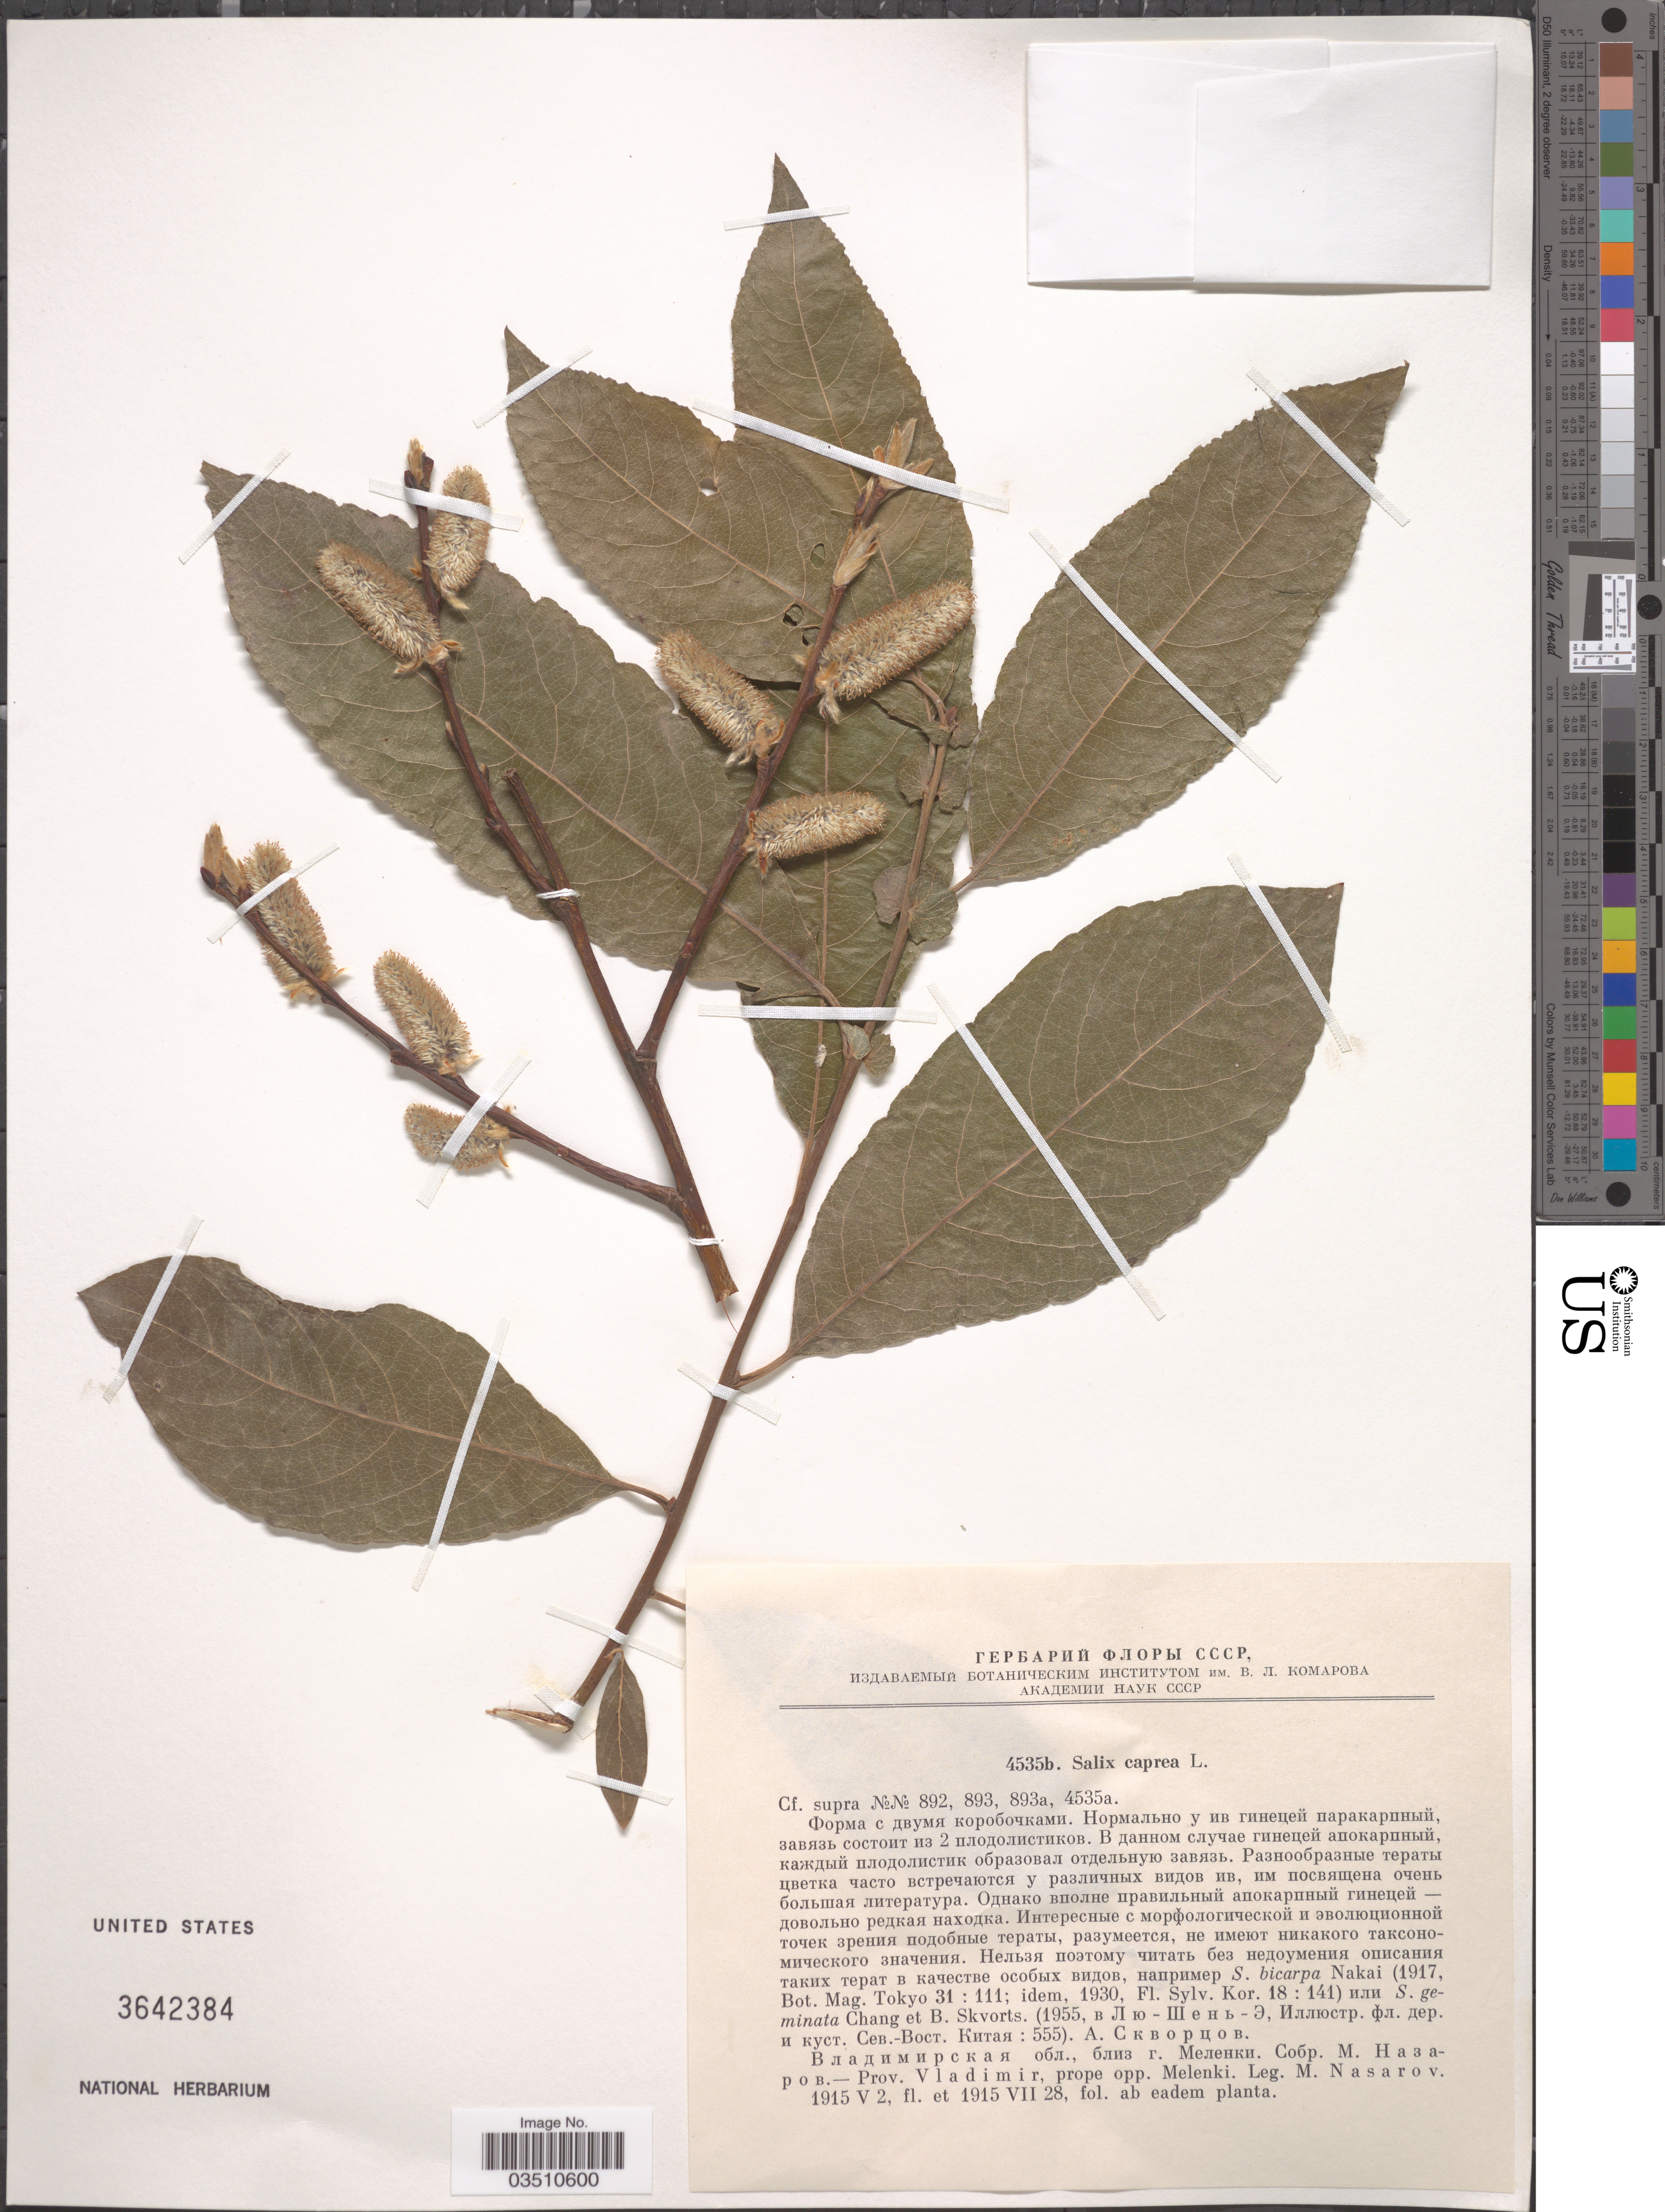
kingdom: Plantae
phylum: Tracheophyta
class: Magnoliopsida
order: Malpighiales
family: Salicaceae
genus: Salix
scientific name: Salix caprea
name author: L.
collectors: M. Nasarow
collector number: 4535b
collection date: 1915-05-02/1915-07-28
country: Russian Federation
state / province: Vladimir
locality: Prope opp. Melenki.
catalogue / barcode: US 3642384